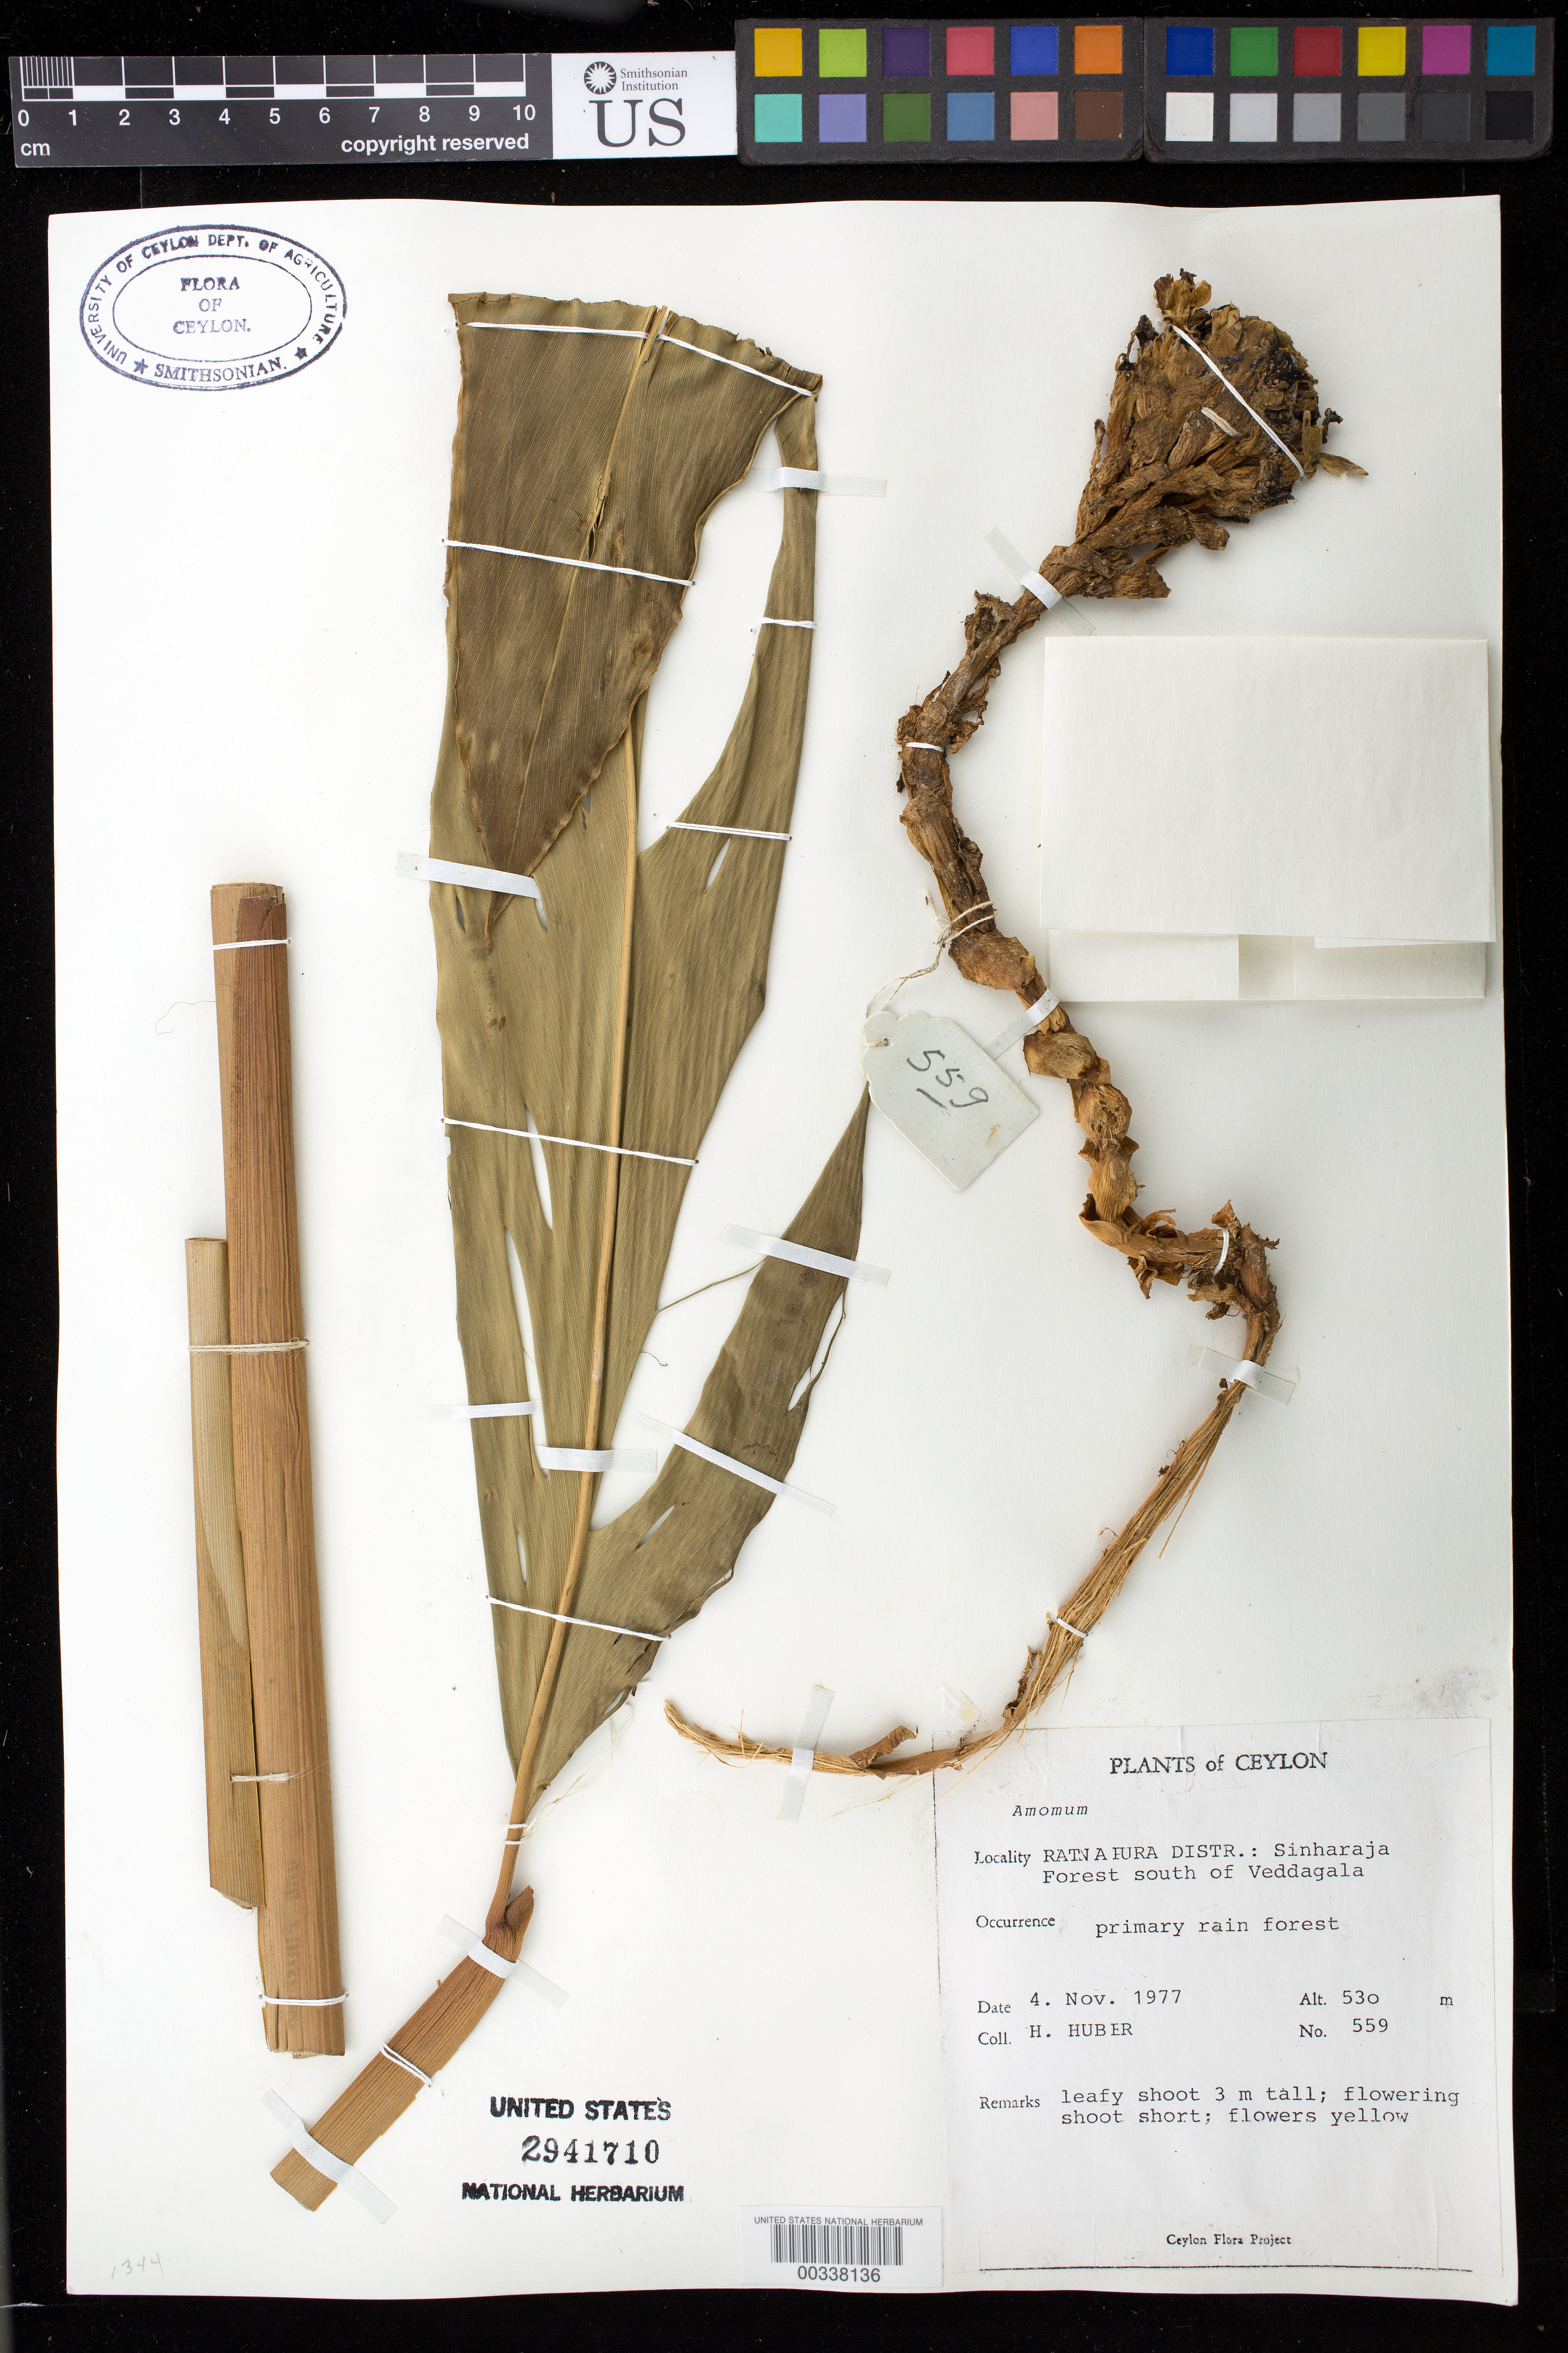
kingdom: Plantae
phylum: Tracheophyta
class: Liliopsida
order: Zingiberales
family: Zingiberaceae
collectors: H. Huber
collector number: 559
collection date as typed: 04 Nov 1977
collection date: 1977-11-04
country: Sri Lanka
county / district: Ratnapura Dist.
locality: Sinharaja forest s of veddagala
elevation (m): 530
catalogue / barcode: US 2941710